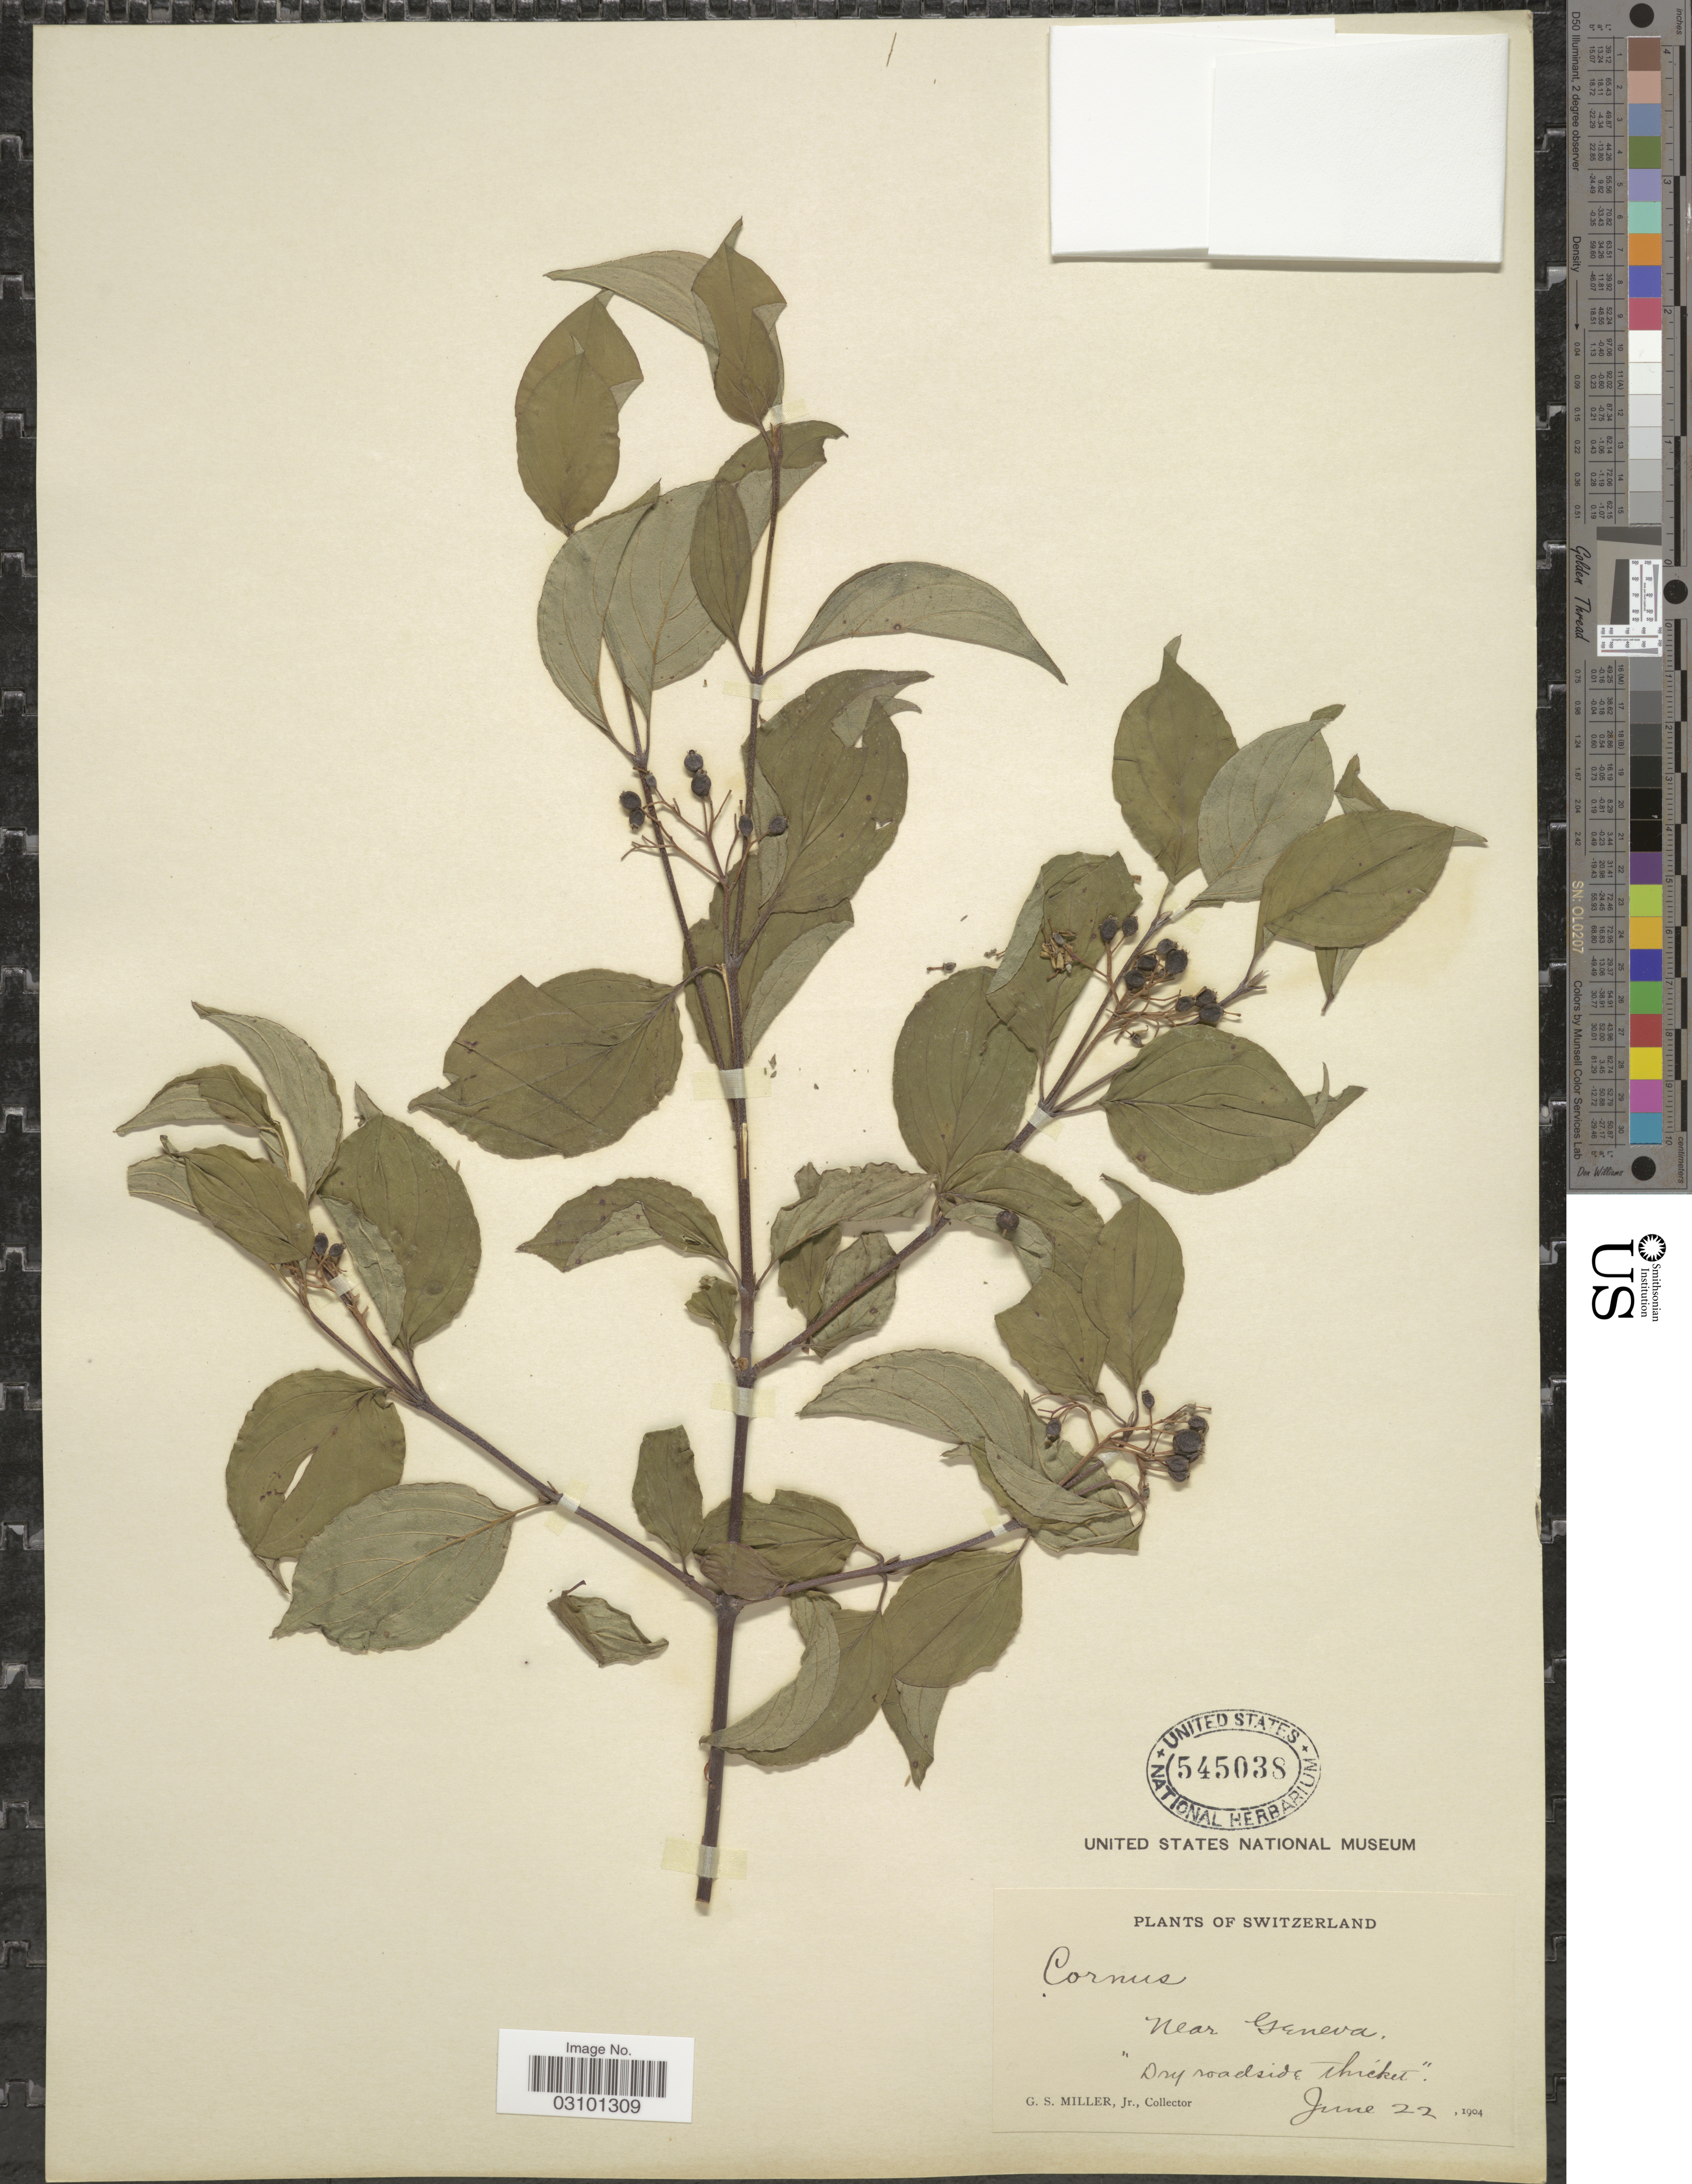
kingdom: Plantae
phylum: Tracheophyta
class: Magnoliopsida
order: Cornales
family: Cornaceae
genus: Cornus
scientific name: Cornus sanguinea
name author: L.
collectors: G. S. Miller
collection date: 1904-06-22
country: Switzerland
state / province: Genève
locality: Near Geneva.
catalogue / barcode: US 545038